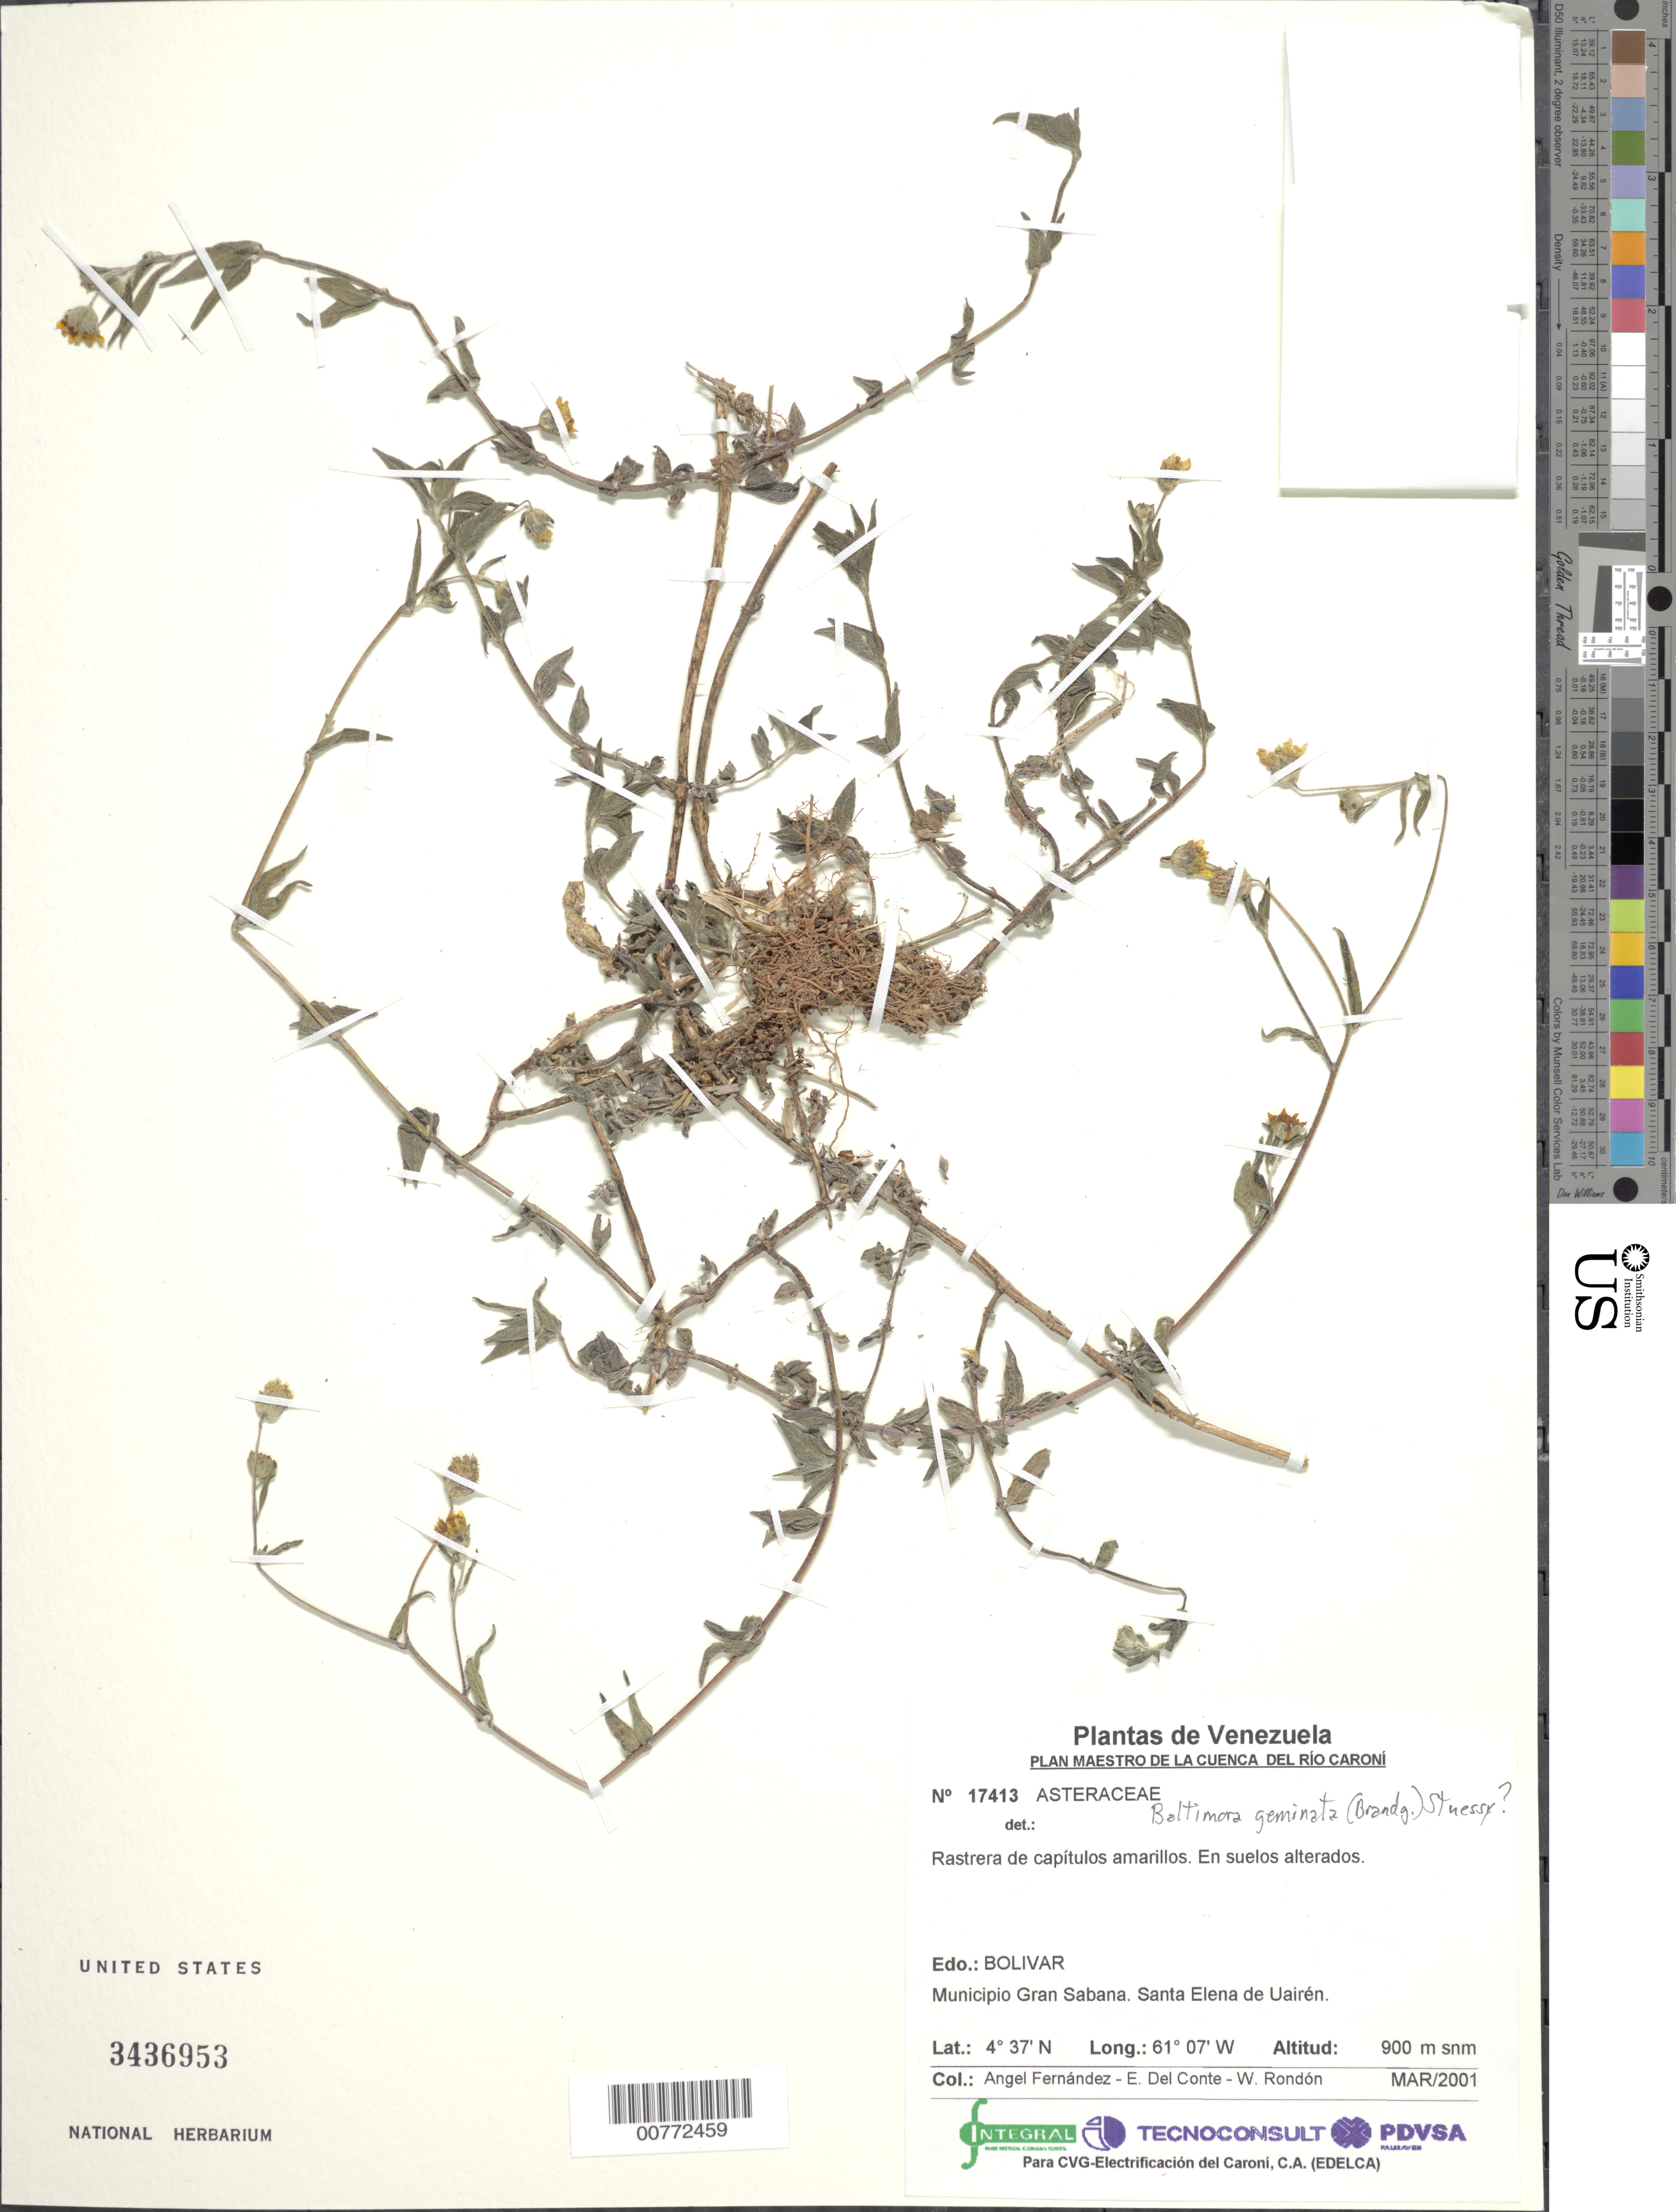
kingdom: Plantae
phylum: Tracheophyta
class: Magnoliopsida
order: Asterales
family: Asteraceae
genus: Baltimora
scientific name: Baltimora geminata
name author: (Brandegee) Stuessy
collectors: A. Fernández, E. Del Conte & N. Rondón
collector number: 17413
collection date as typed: Mar-01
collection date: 2001-03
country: Venezuela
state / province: Bolívar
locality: Mun. Gran Sabana, Santa Elena de Ulairen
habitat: Suelos alterados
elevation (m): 900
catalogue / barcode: US 3436953